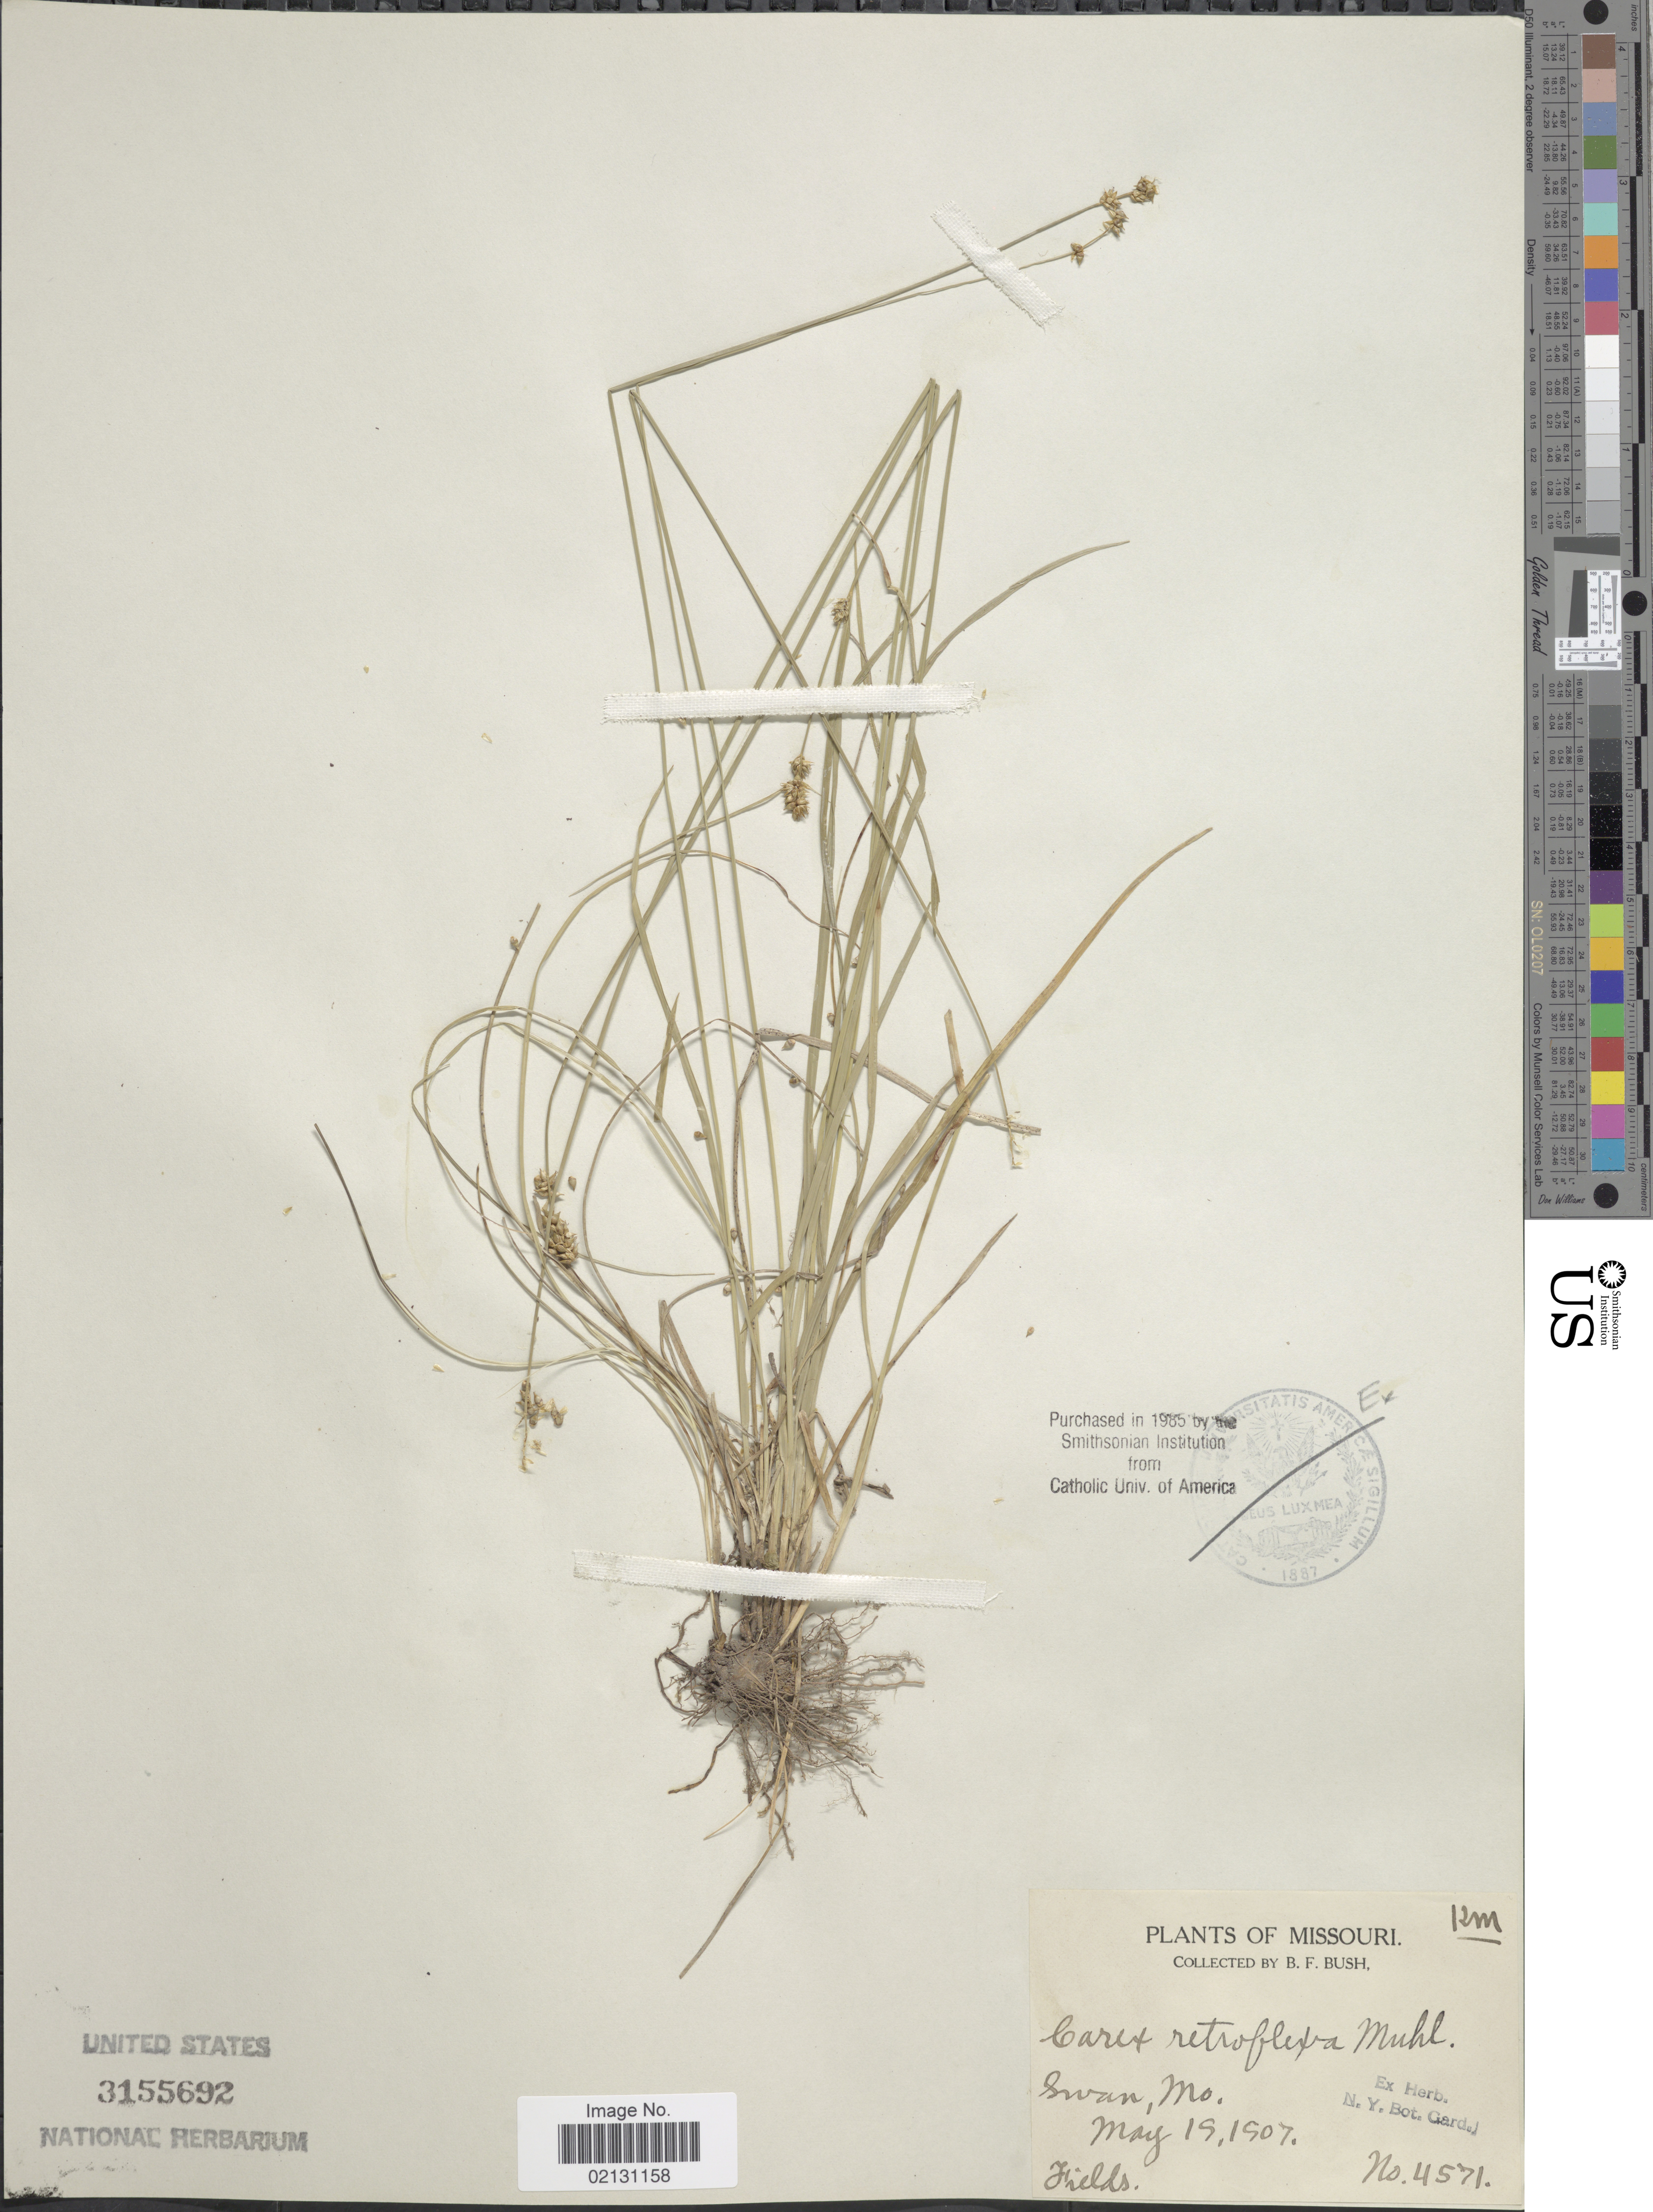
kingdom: Plantae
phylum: Tracheophyta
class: Liliopsida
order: Poales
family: Cyperaceae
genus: Carex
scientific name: Carex retroflexa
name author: Muhl. ex Willd.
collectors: B. F. Bush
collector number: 4571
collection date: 1907-05-19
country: United States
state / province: Missouri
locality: Swan, Mo, Fields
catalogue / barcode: US 3155692